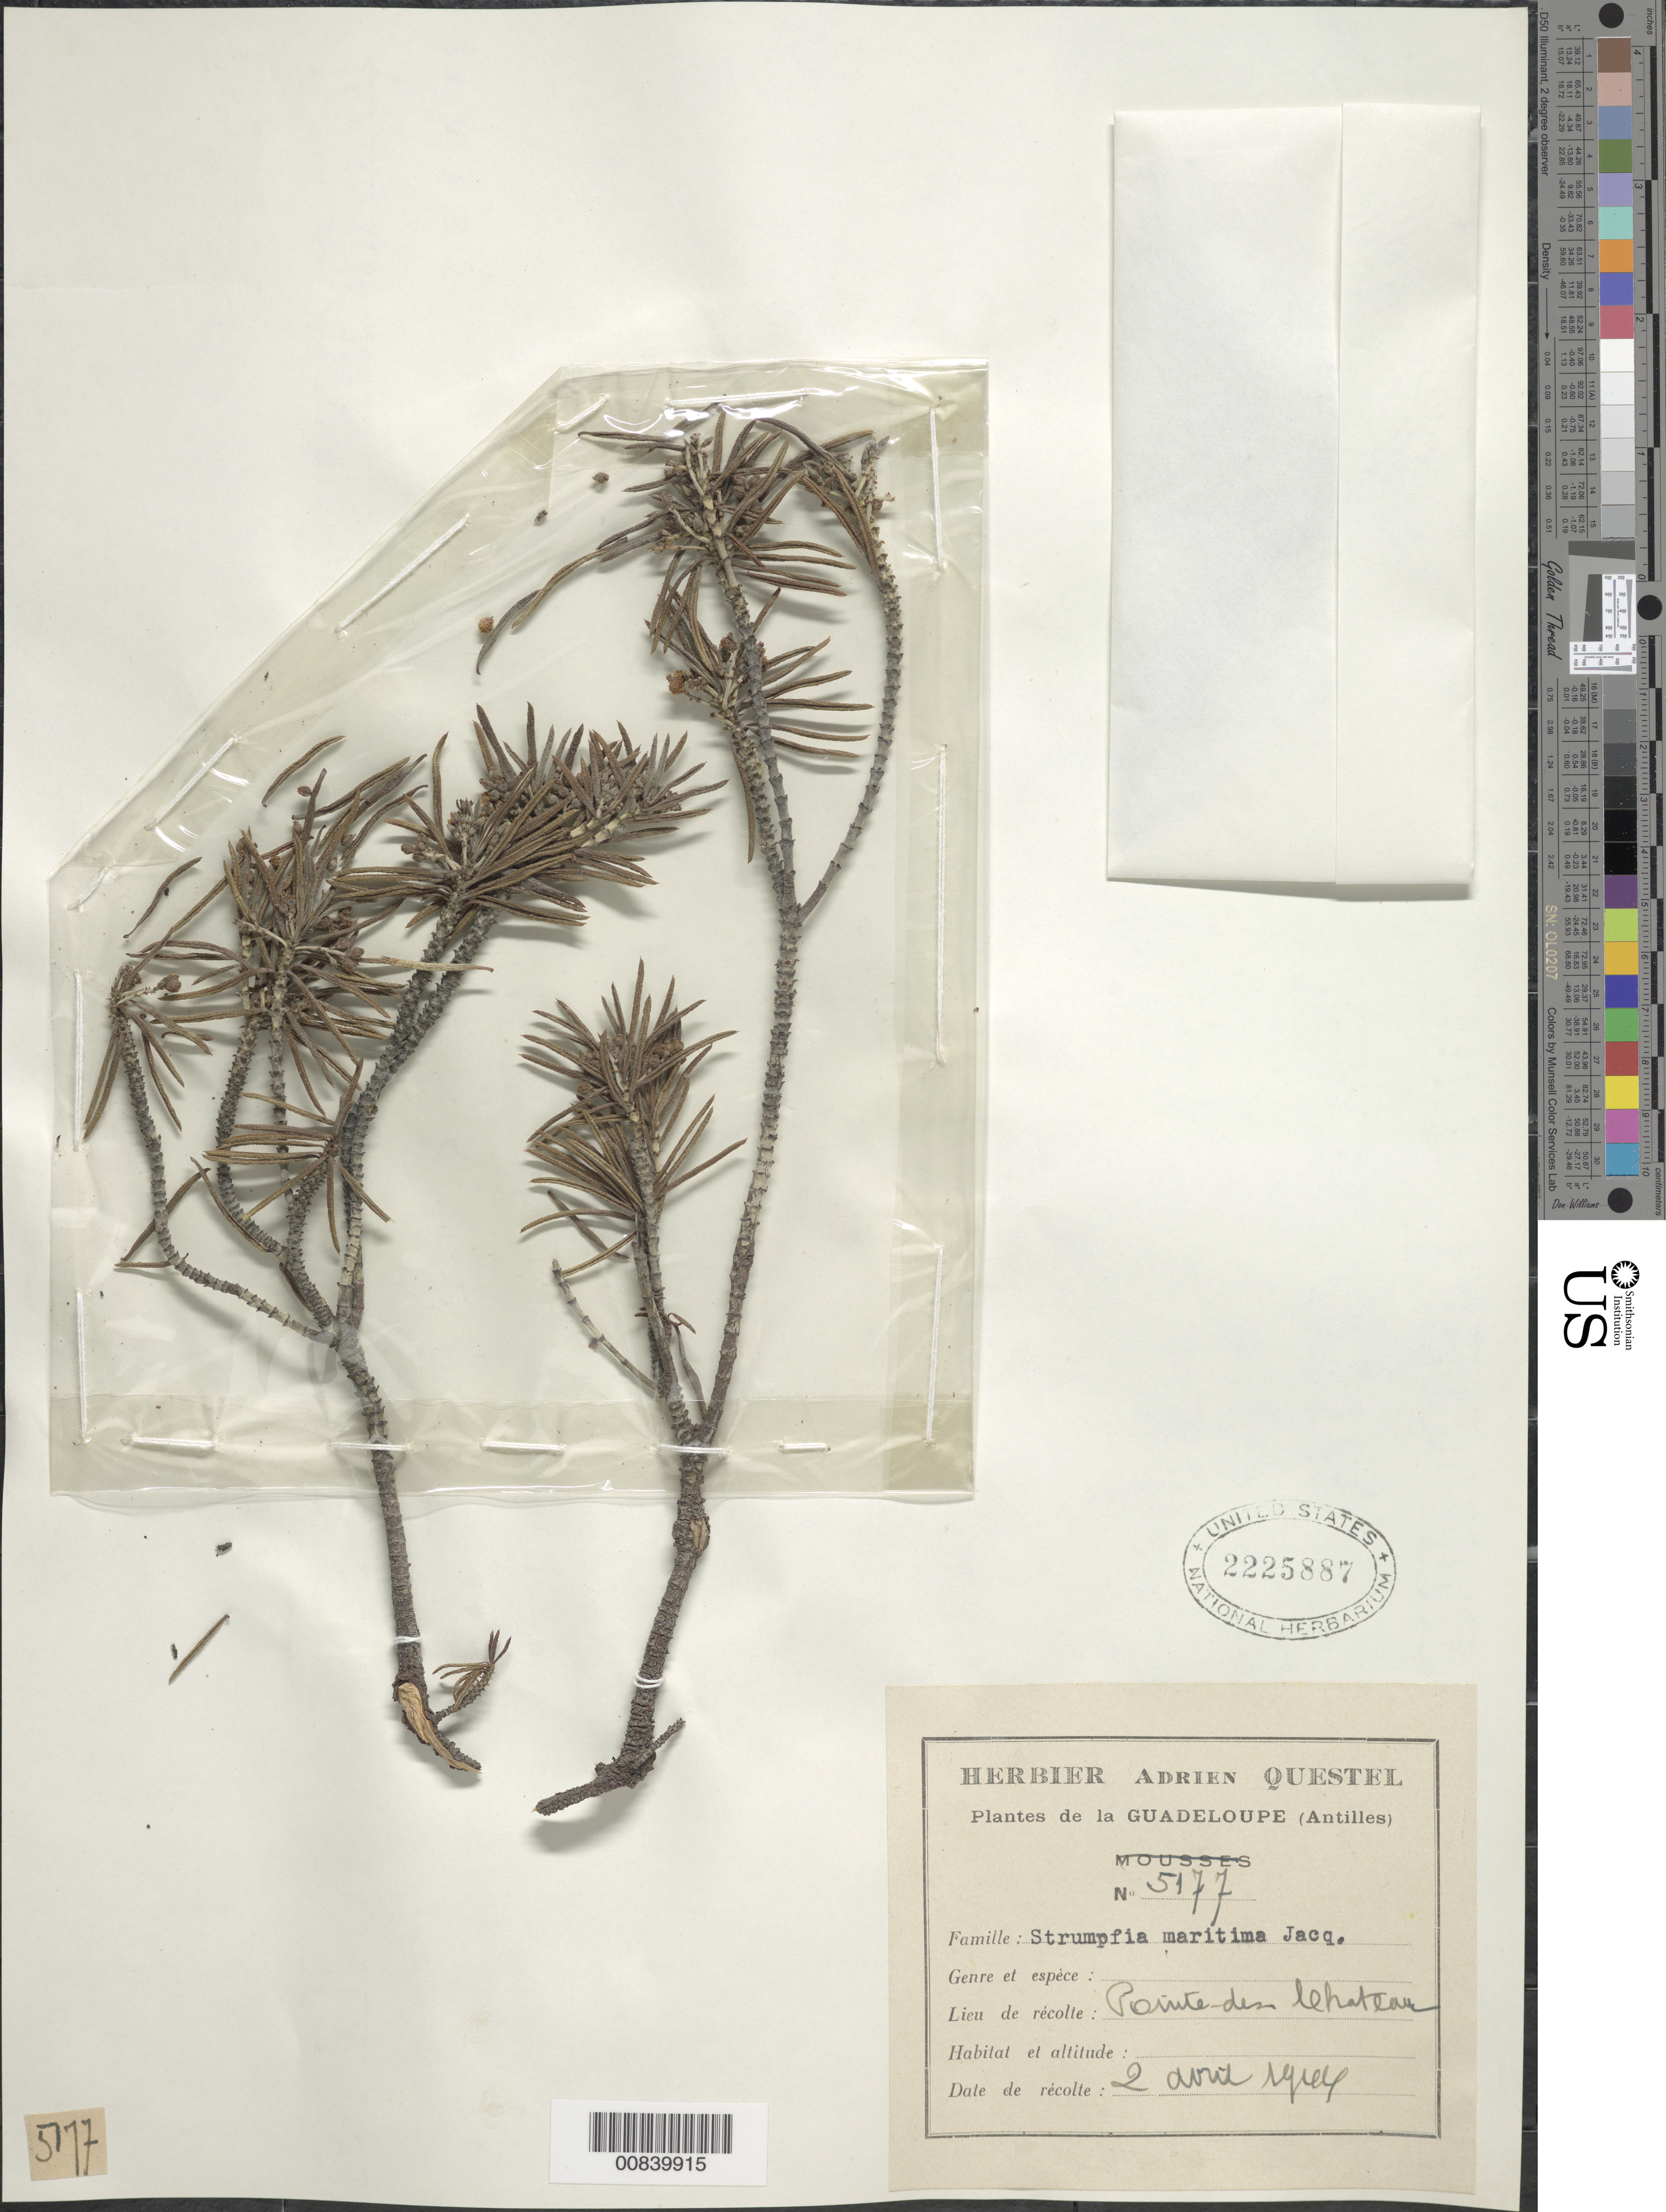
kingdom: Plantae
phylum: Tracheophyta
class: Magnoliopsida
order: Gentianales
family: Rubiaceae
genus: Strumpfia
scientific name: Strumpfia maritima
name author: Jacq.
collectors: A. Questel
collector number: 5177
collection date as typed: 02 Apr 1944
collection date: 1944-04-02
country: Guadeloupe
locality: Pointe des le hateau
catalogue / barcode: US 2225887